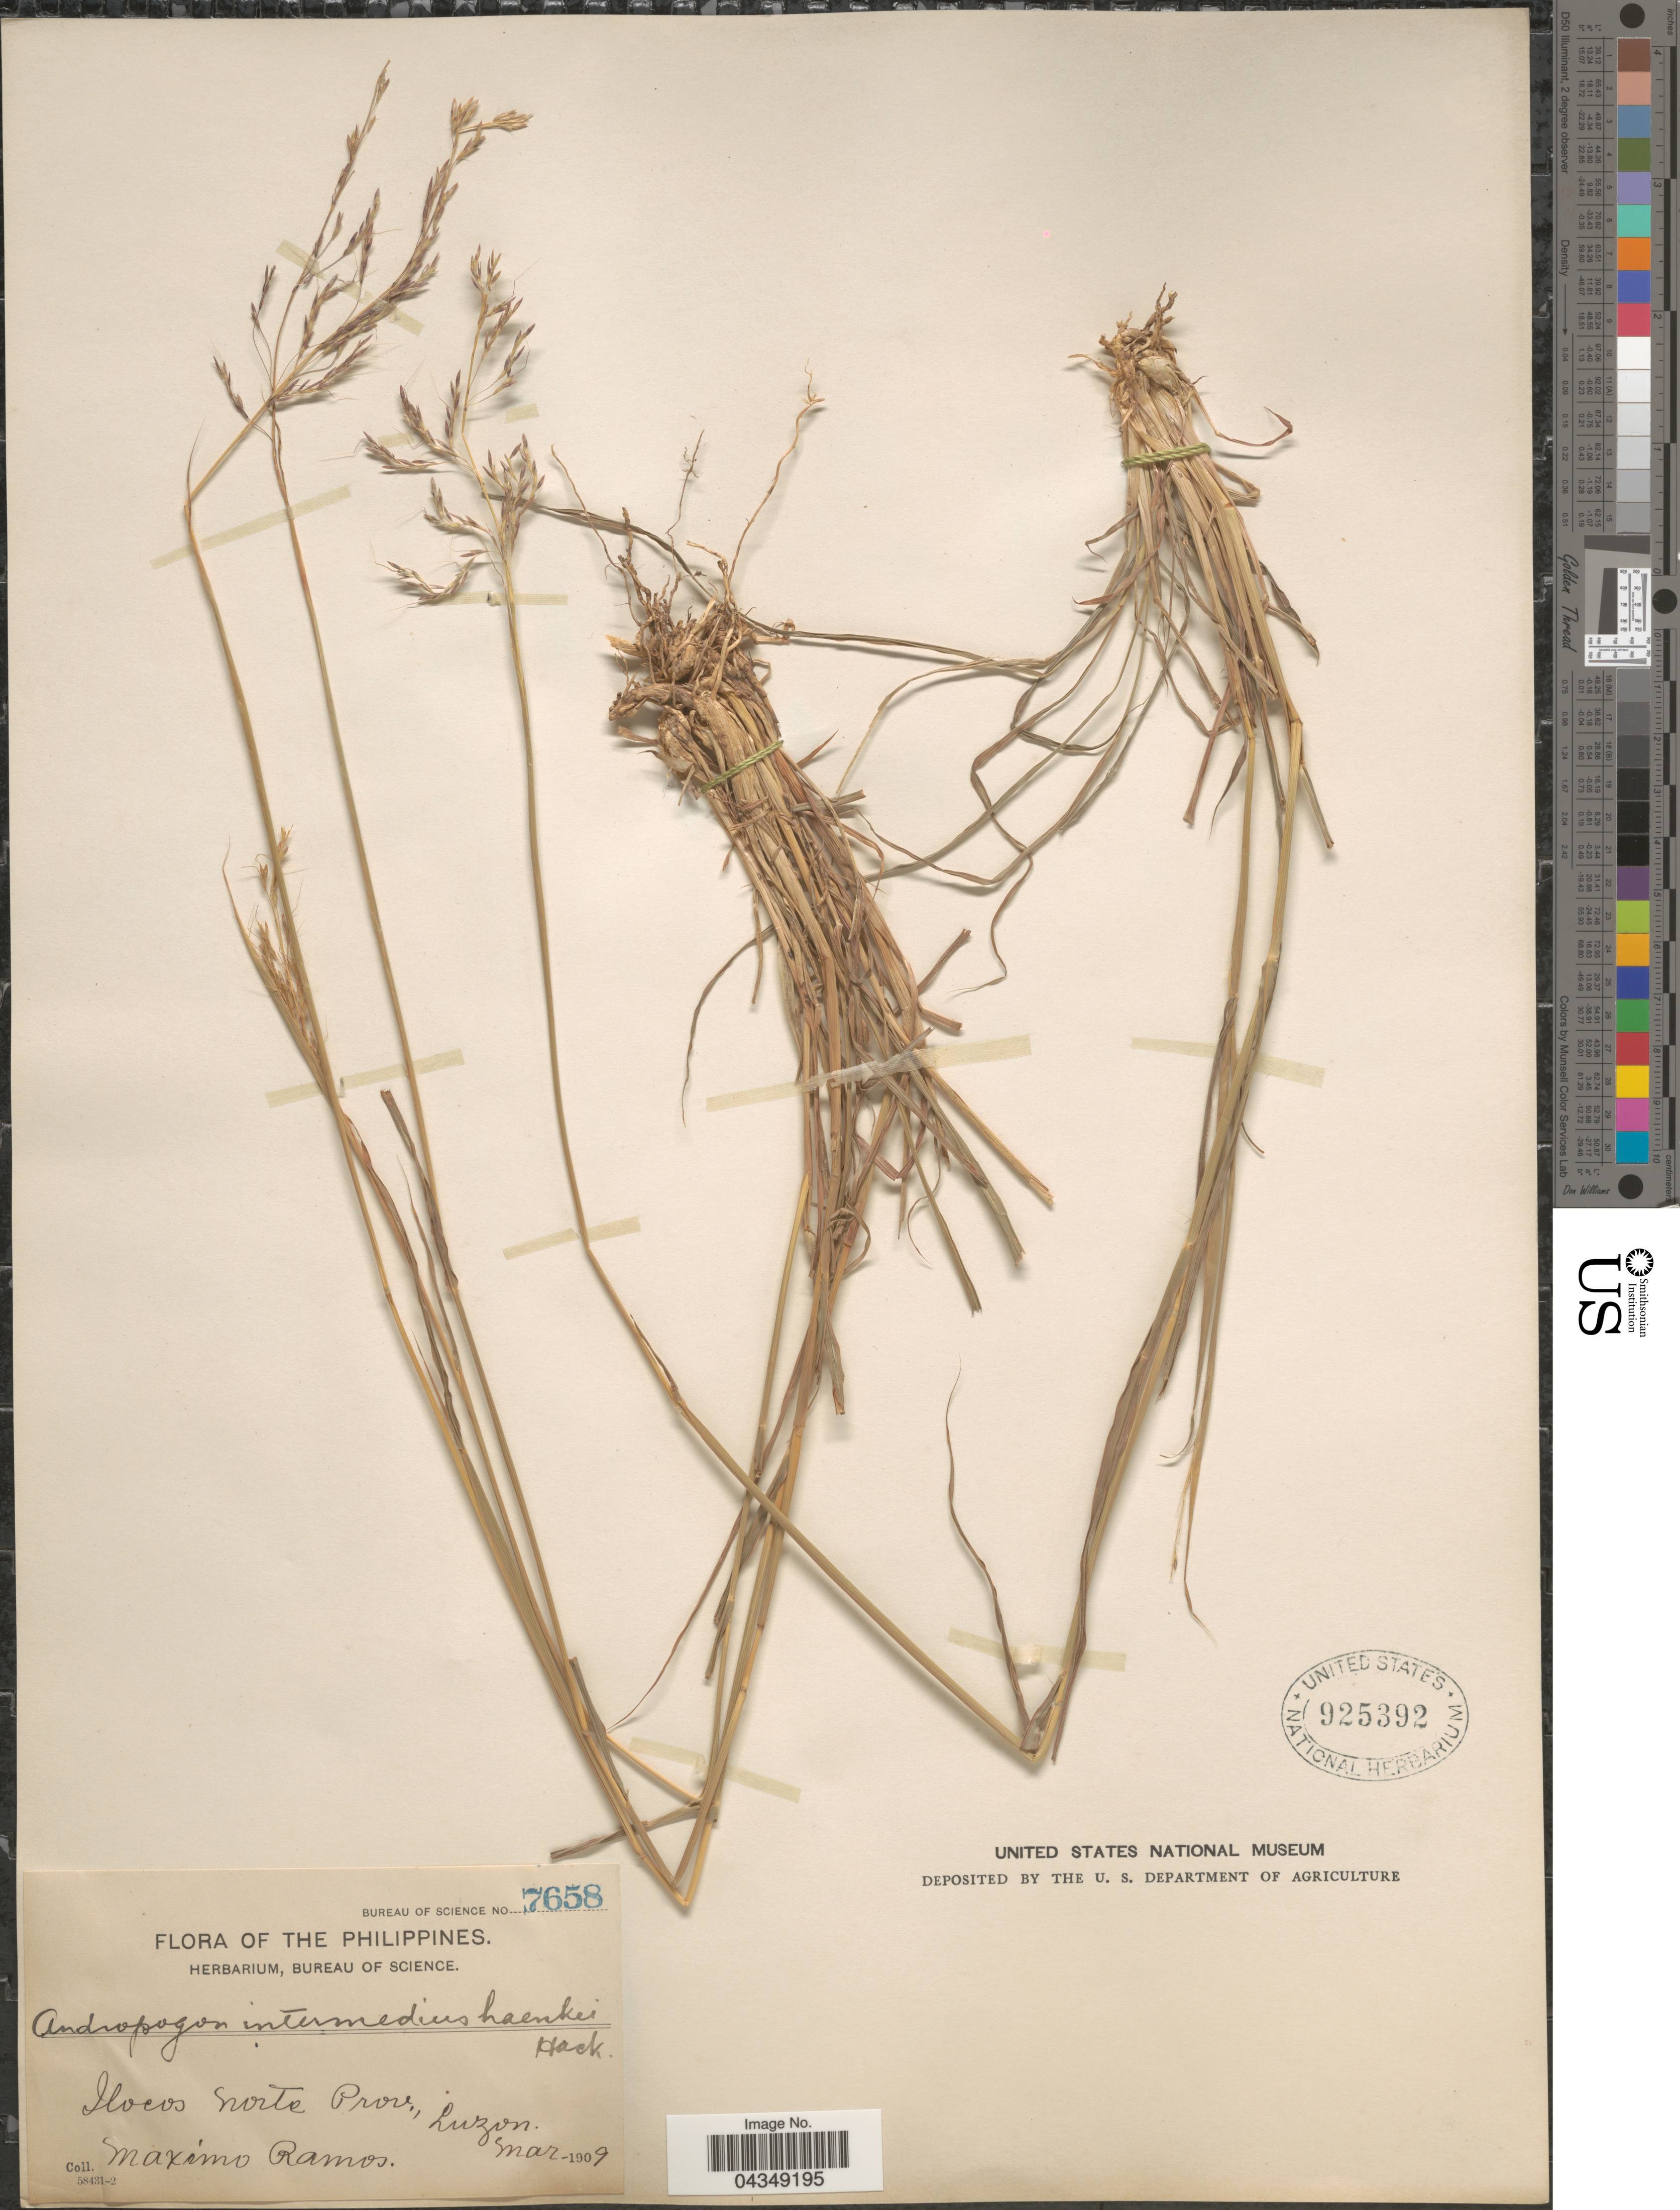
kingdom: Plantae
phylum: Tracheophyta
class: Liliopsida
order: Poales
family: Poaceae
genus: Bothriochloa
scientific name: Bothriochloa bladhii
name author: (Retz.) S.T. Blake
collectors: M. Ramos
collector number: Bureau of Science 7658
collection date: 1909-03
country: Philippines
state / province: Ilocos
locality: Ilocos Norte Prov. Luzon.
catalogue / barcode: US 925392